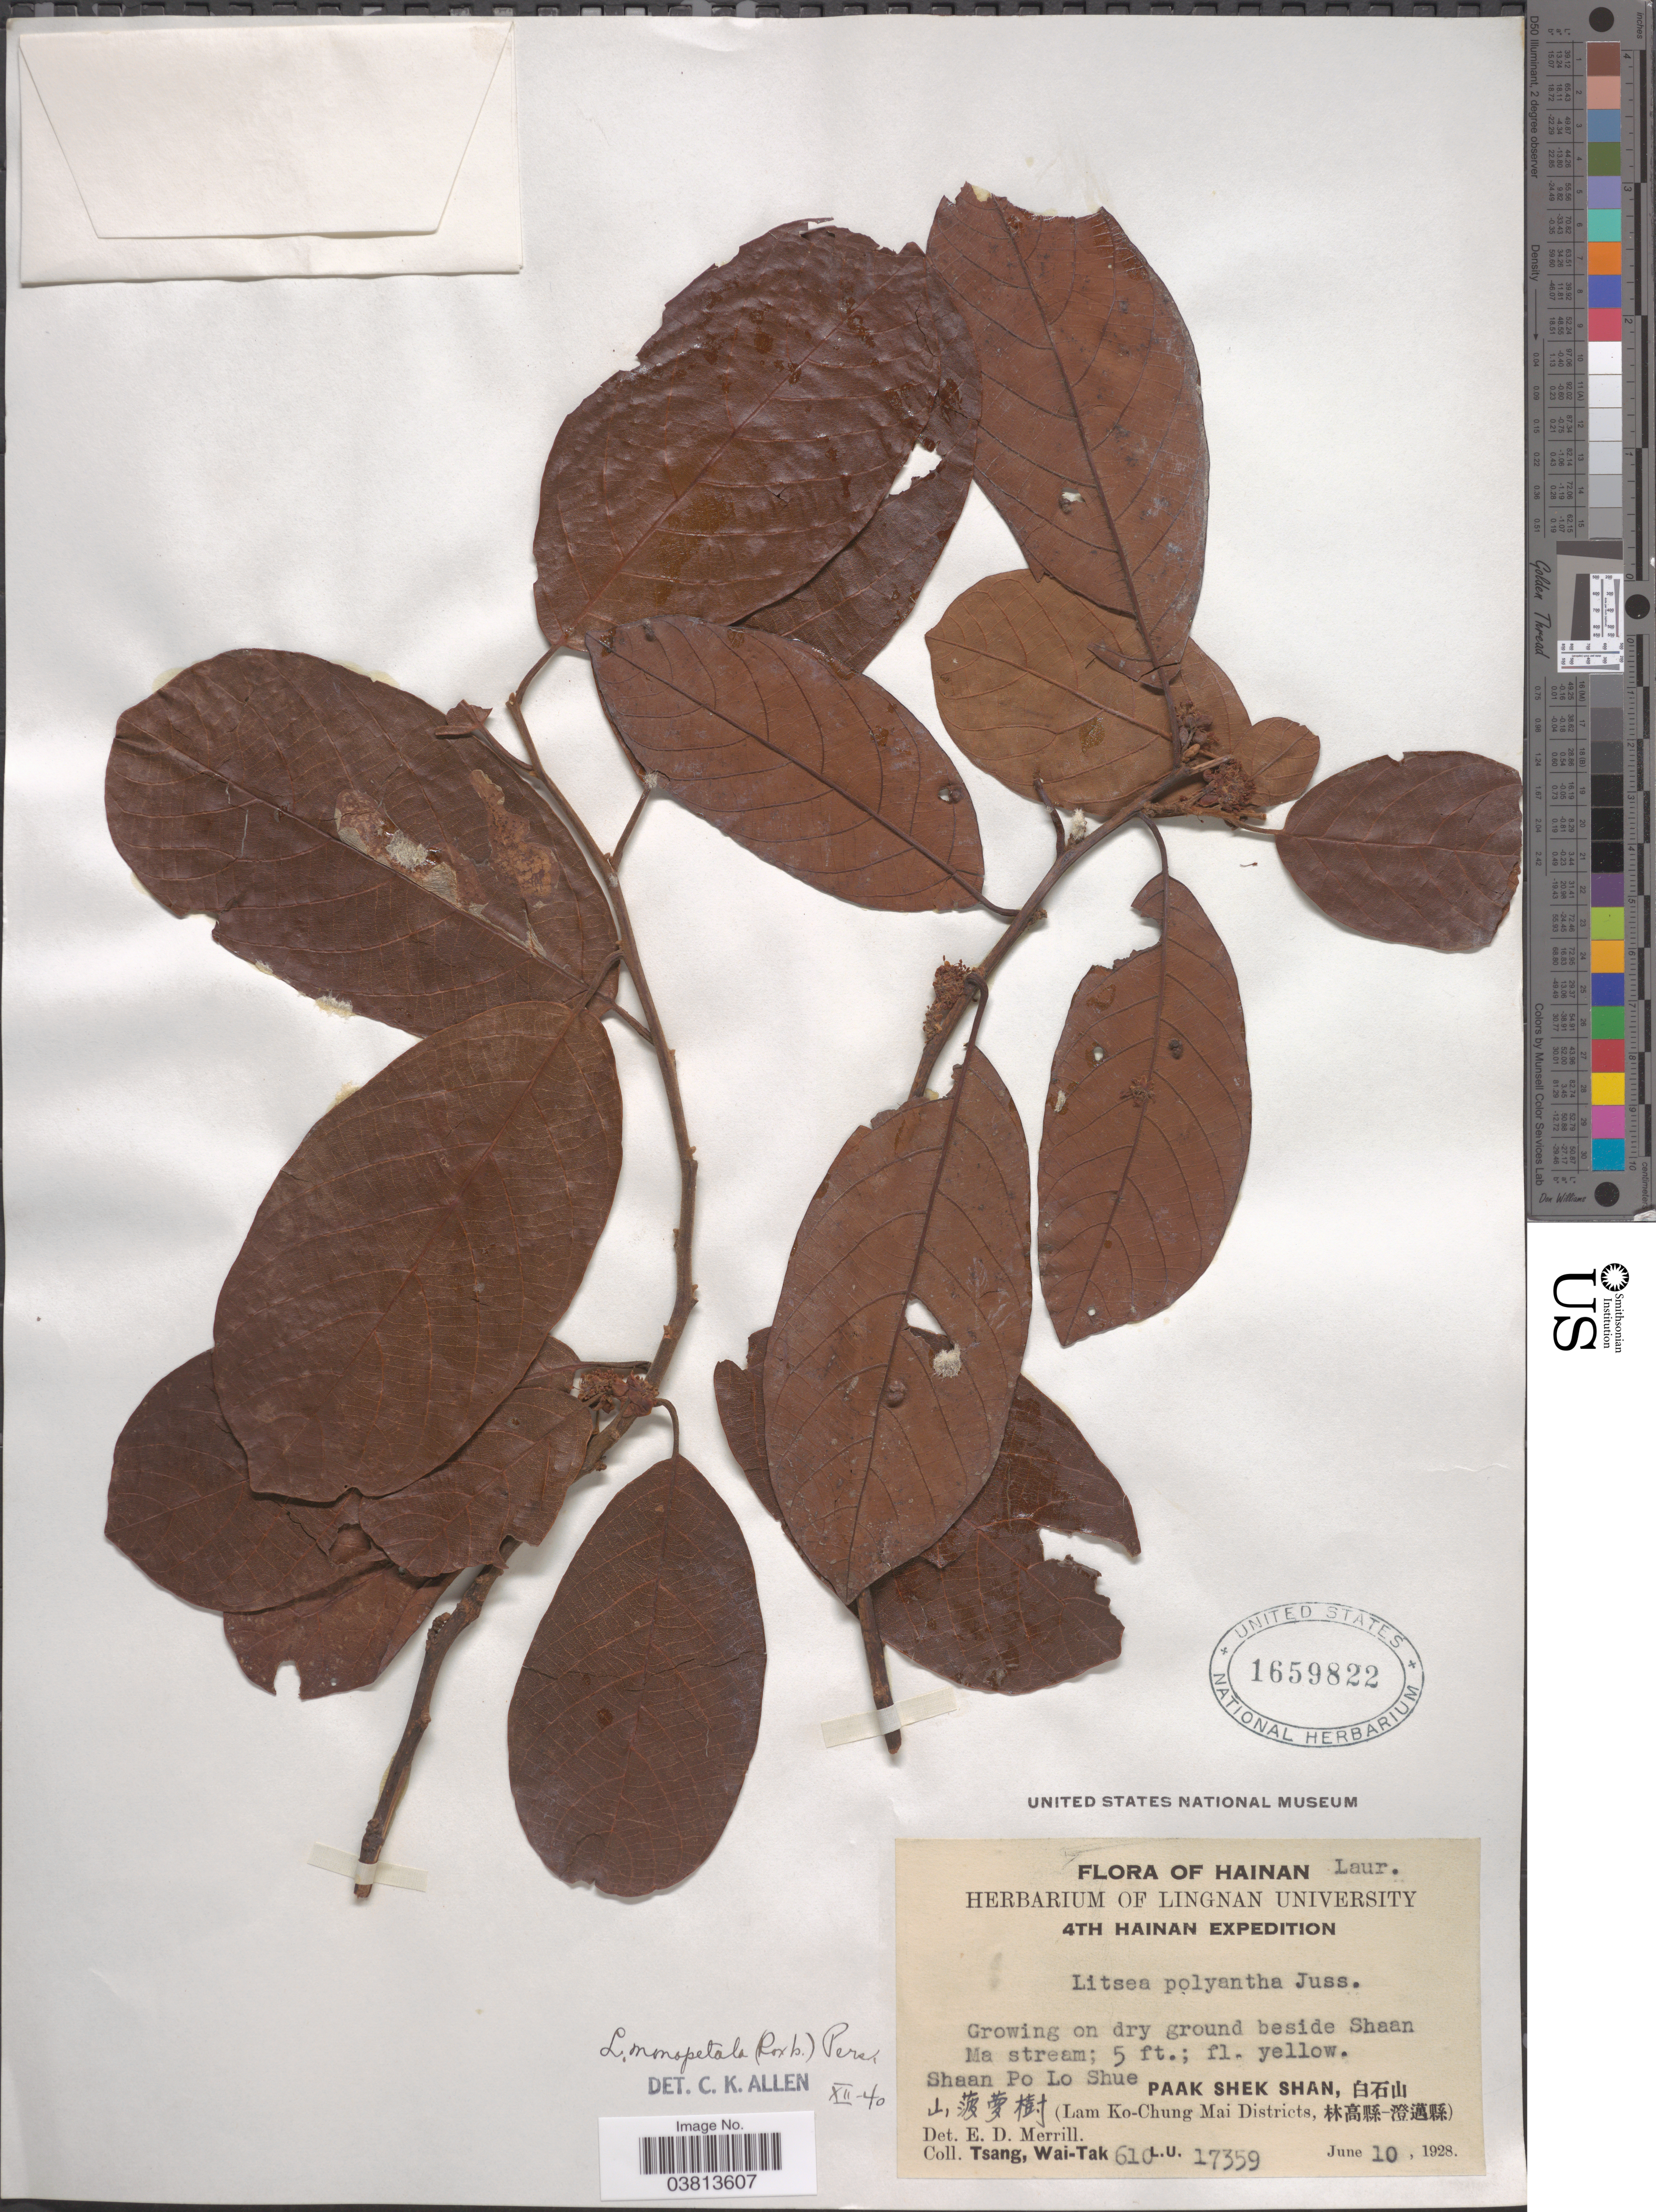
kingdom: Plantae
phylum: Tracheophyta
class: Magnoliopsida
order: Laurales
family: Lauraceae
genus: Litsea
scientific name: Litsea monopetala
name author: (Roxb.) Pers.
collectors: W. T. Tsang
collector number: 610/L.U. 17359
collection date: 1928-06-10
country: China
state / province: Hainan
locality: Beside Shaan Ma stream. Shaan Po Lo Shue. Paak Shek Shan, X. (Lam Ko-Chung Mai Districts, X).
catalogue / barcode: US 1659822